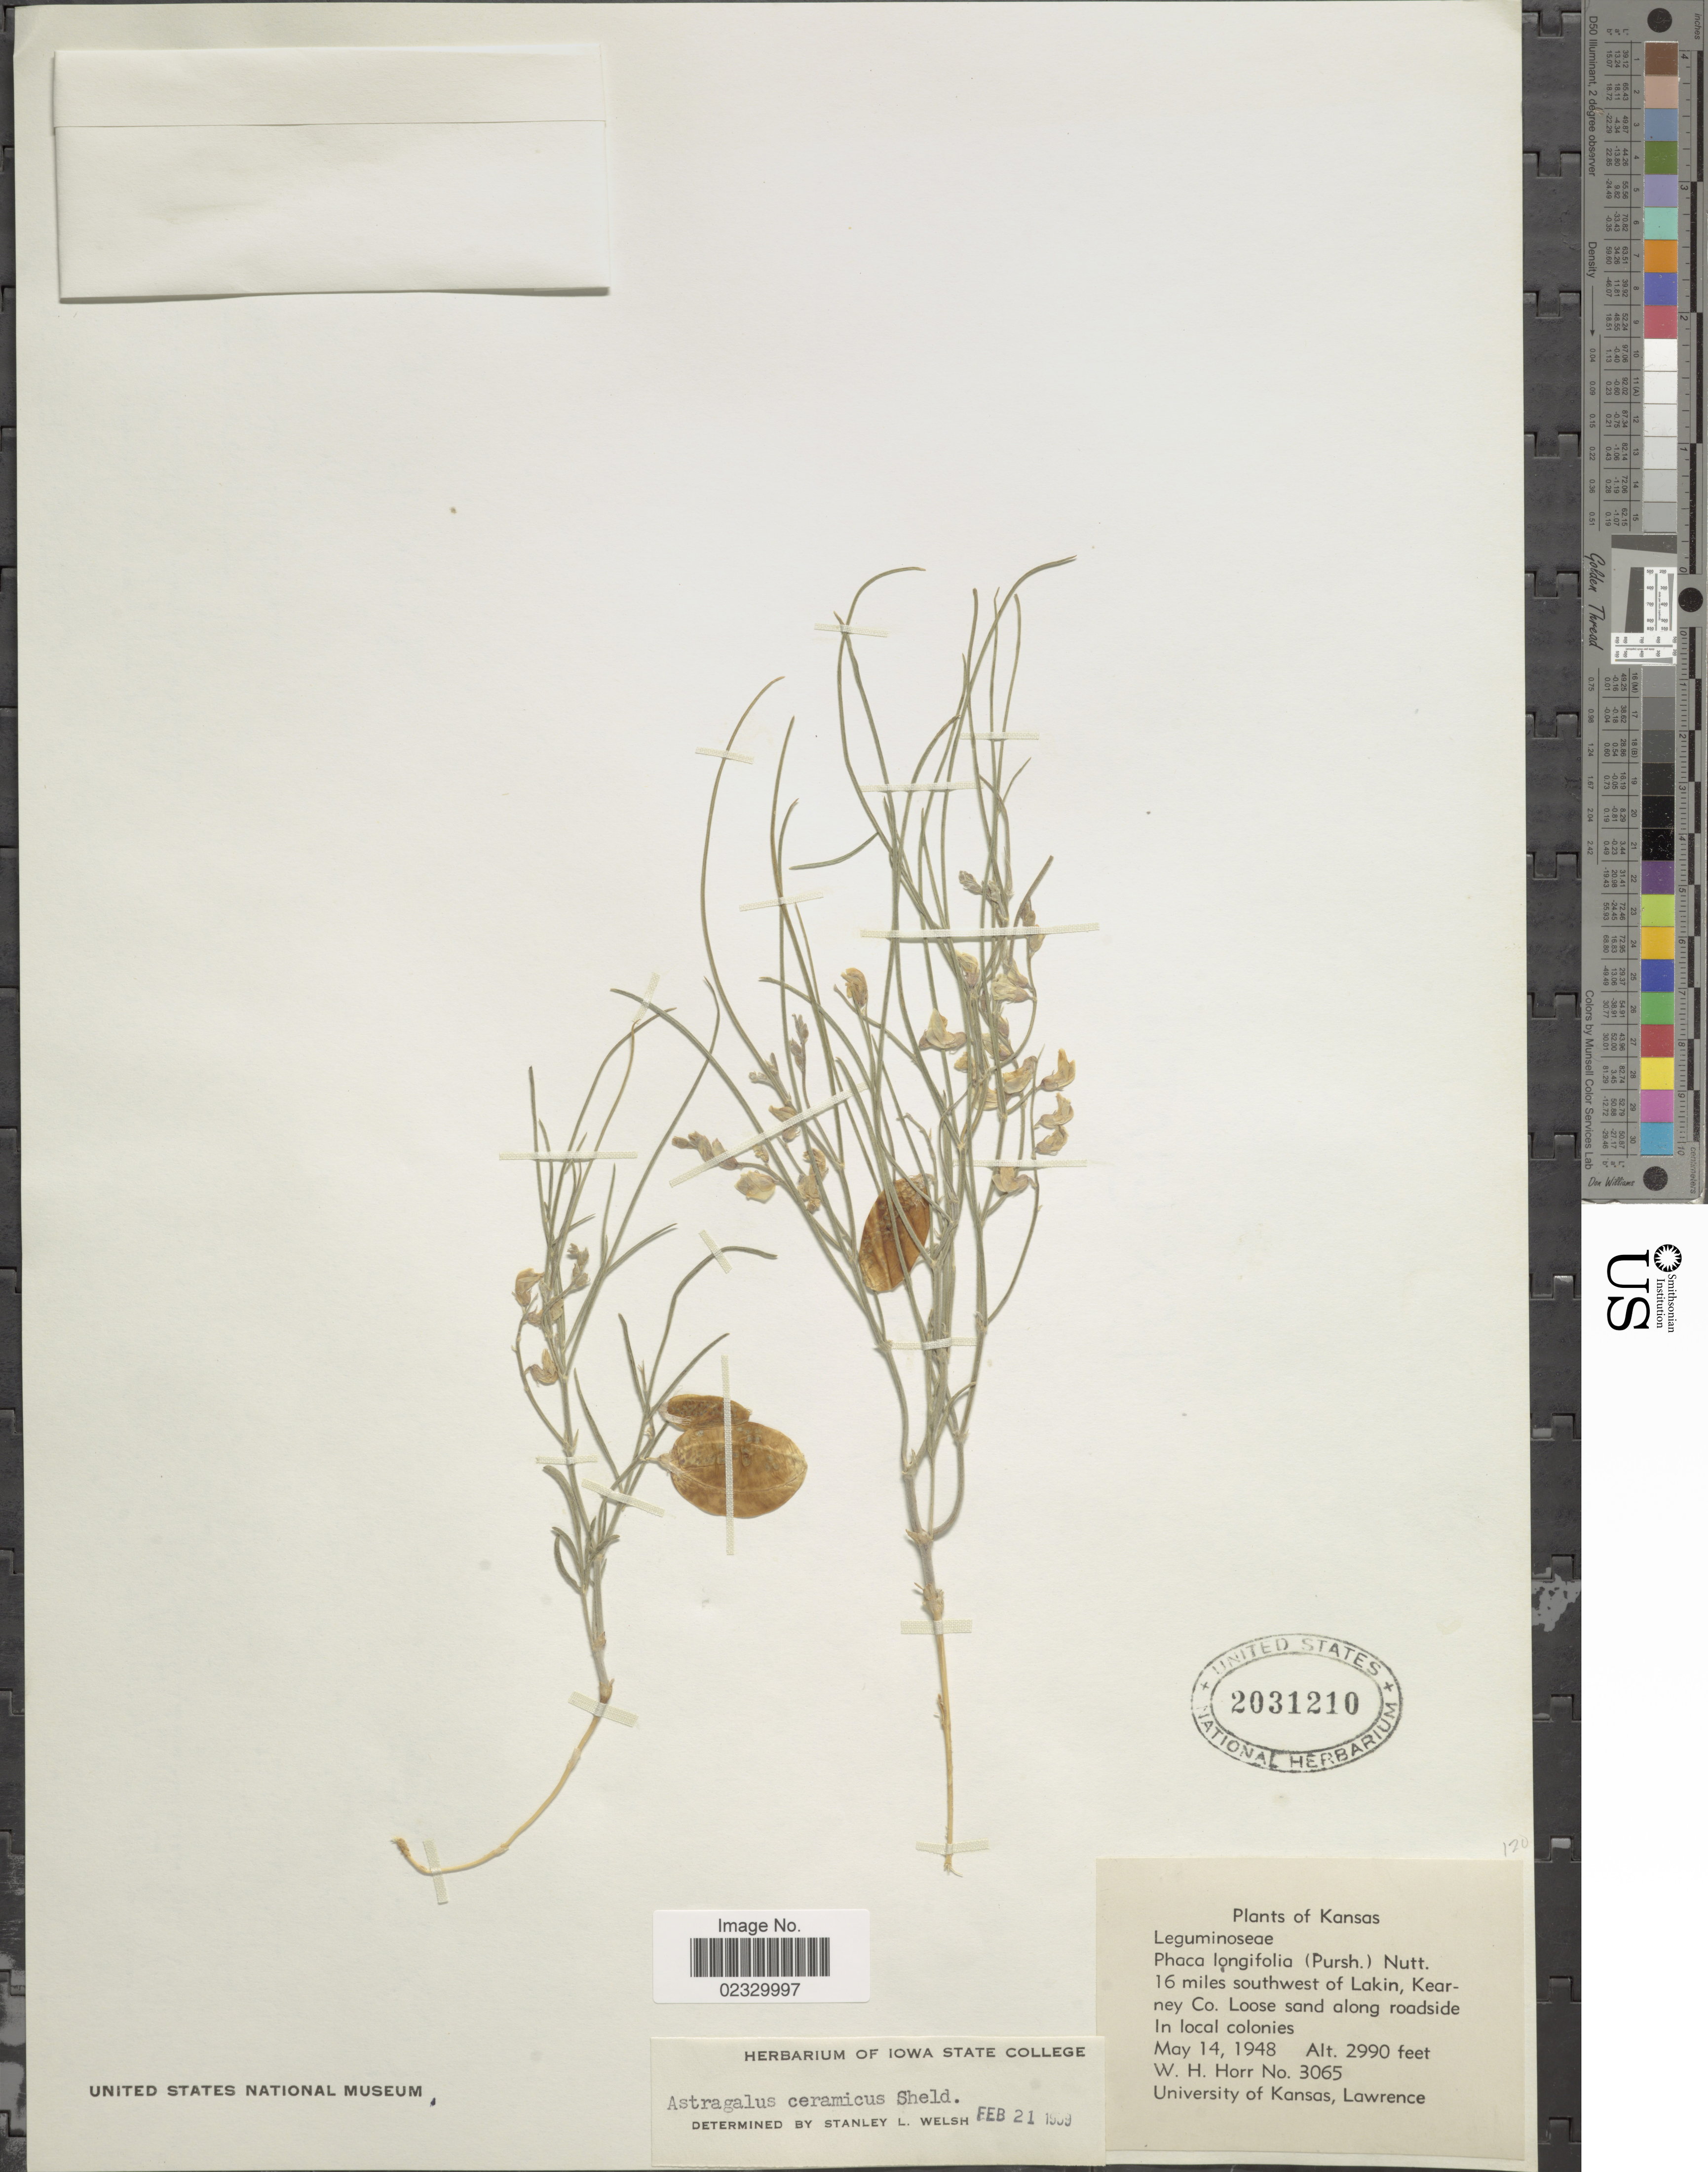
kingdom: Plantae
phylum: Tracheophyta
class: Magnoliopsida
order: Fabales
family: Fabaceae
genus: Astragalus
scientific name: Astragalus ceramicus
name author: E. Sheld.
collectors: W. H. Horr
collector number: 3065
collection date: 1948-05-14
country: United States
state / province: Kansas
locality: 16 miles southwest of Lakin, Kearney Co.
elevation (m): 911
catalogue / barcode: US 2031210